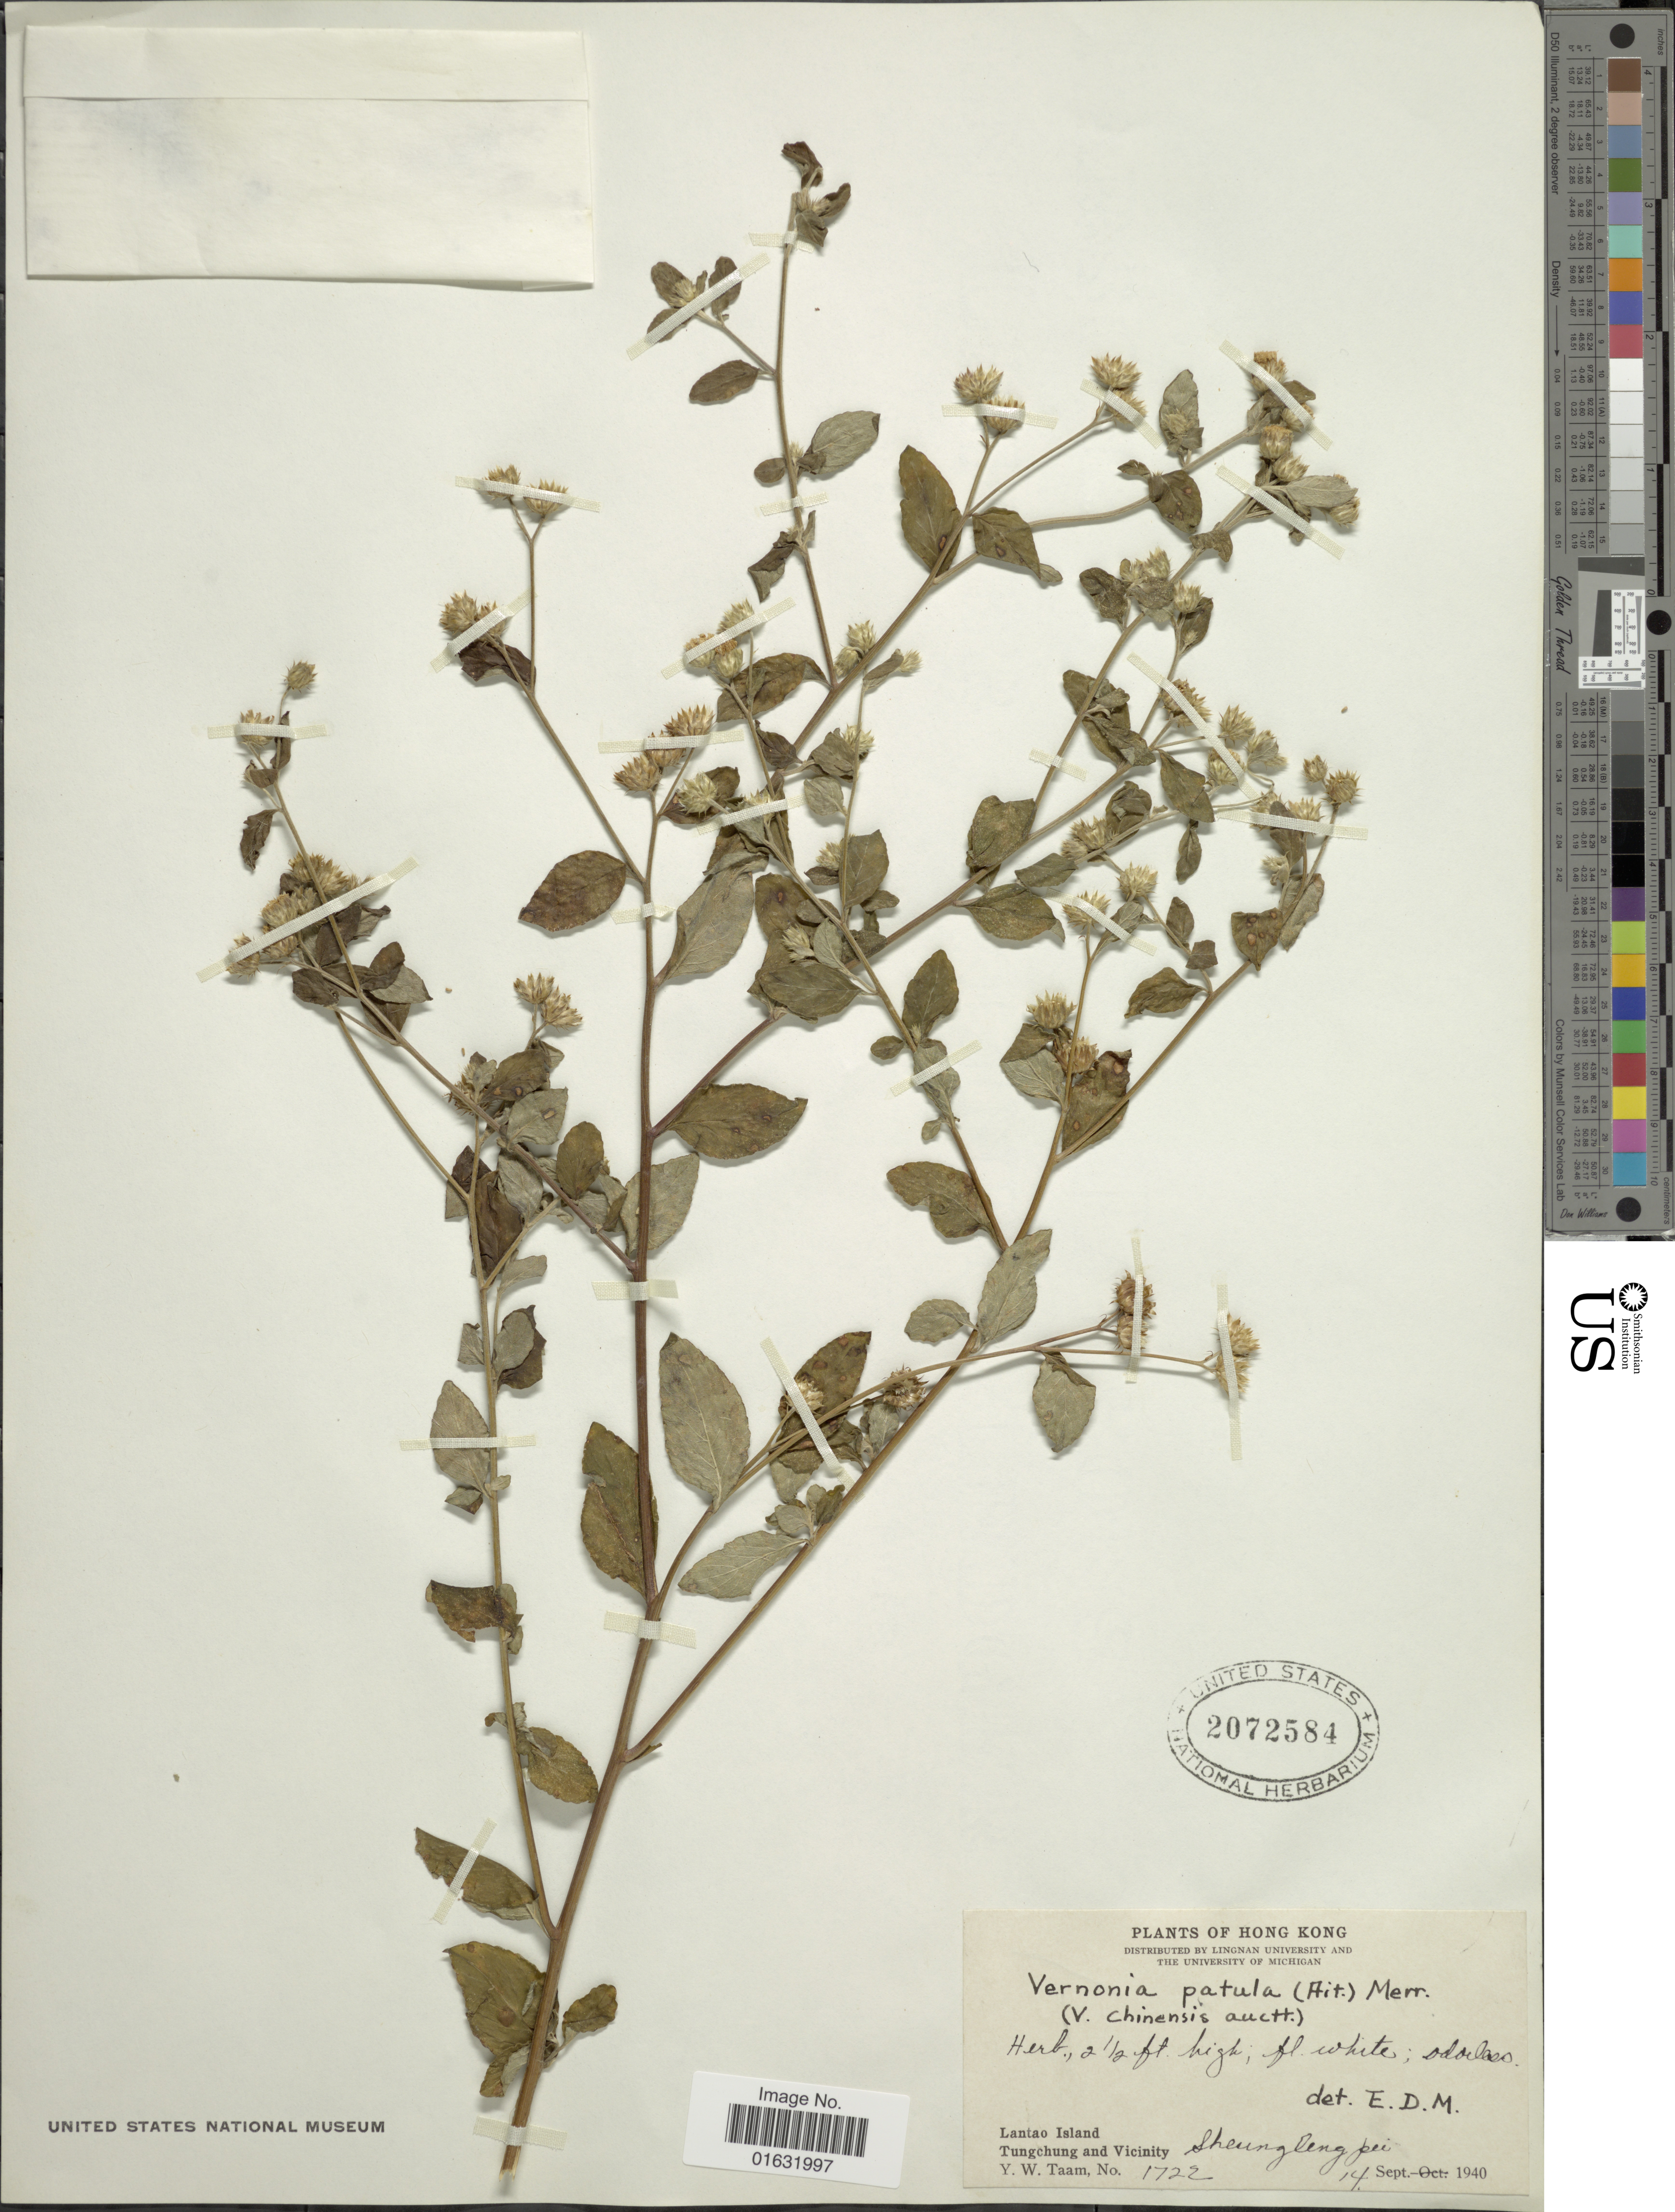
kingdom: Plantae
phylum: Tracheophyta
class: Magnoliopsida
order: Asterales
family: Asteraceae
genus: Cyanthillium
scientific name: Cyanthillium patulum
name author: (Aiton) H. Rob.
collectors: Y. W. Taam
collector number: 1722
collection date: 1940-09-14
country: China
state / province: Hong Kong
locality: Hong Kong, Lantoa, Island, Tungchung and Vicinity, Sheungleng pei. [interpreted]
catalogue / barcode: US 2072584